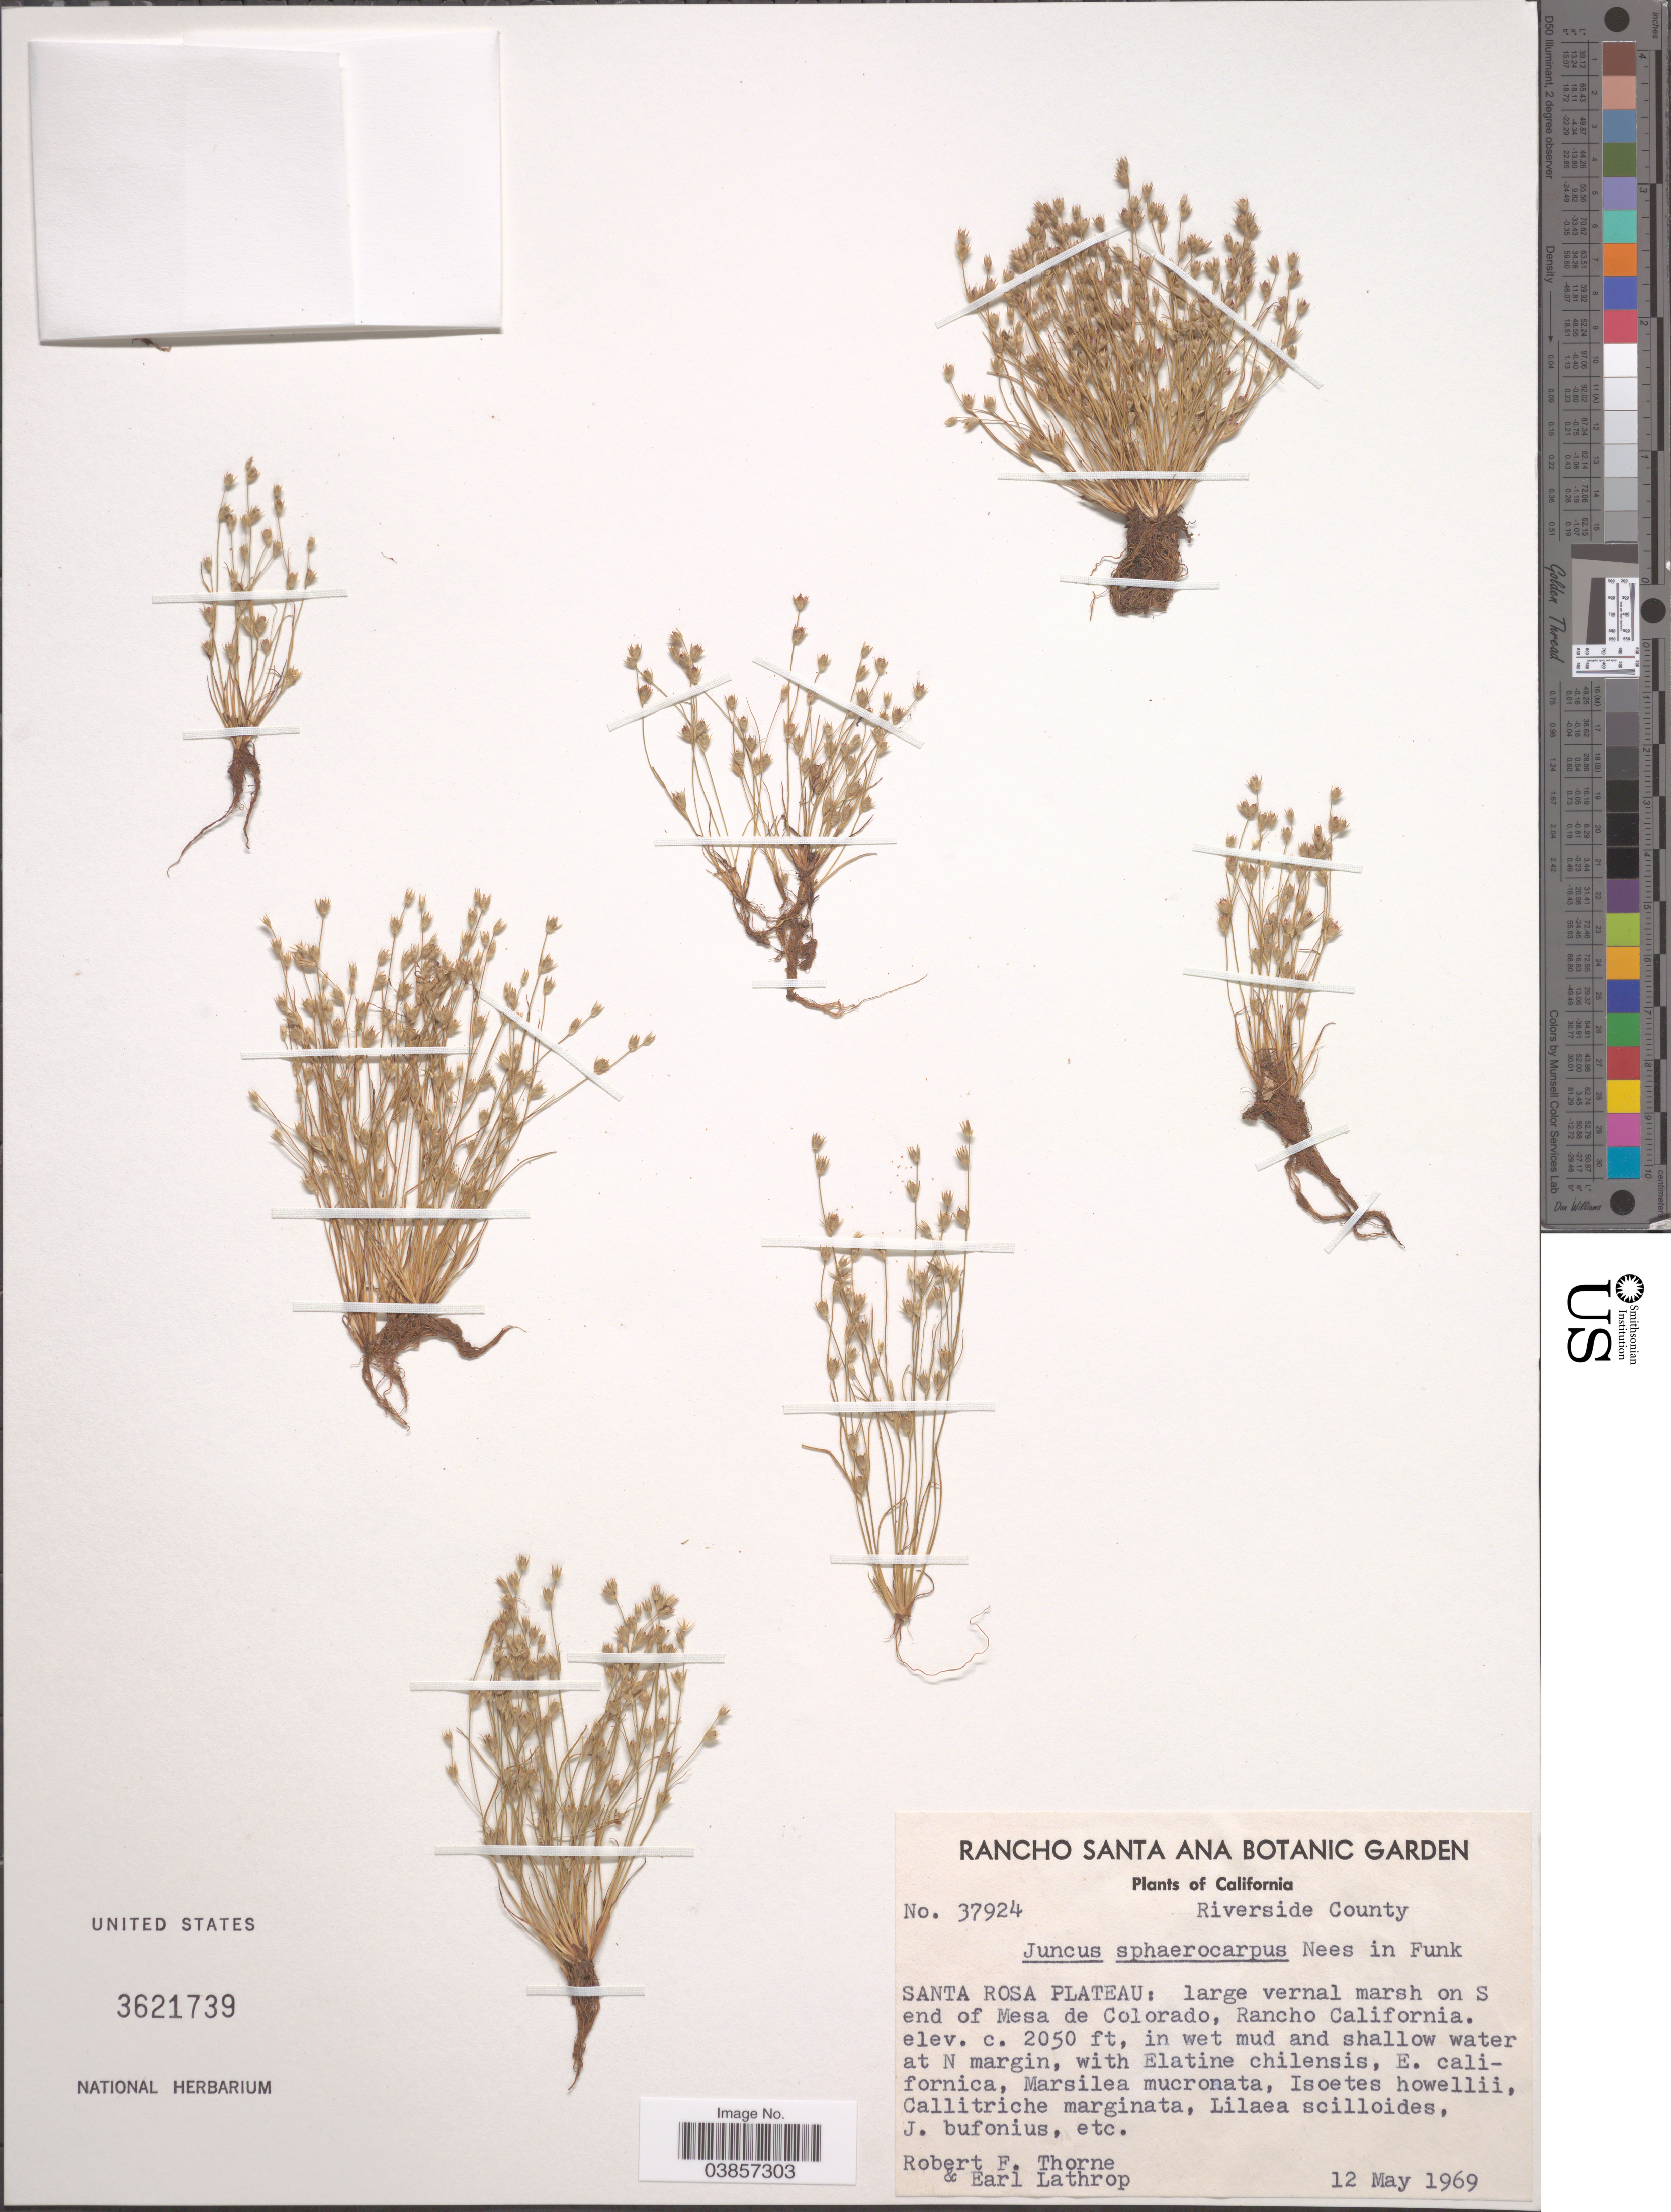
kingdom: Plantae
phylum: Tracheophyta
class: Liliopsida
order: Poales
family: Juncaceae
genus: Juncus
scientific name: Juncus sphaerocarpus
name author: Nees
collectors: R. F. Thorne & E. W. Lathrop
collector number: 37924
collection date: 1969-05-12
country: United States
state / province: California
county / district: Riverside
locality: Riverside County. Santa Rosa Plateau: large vernal marsh on S end of Mesa de Colorado, Rancho California.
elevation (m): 625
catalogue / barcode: US 3621739